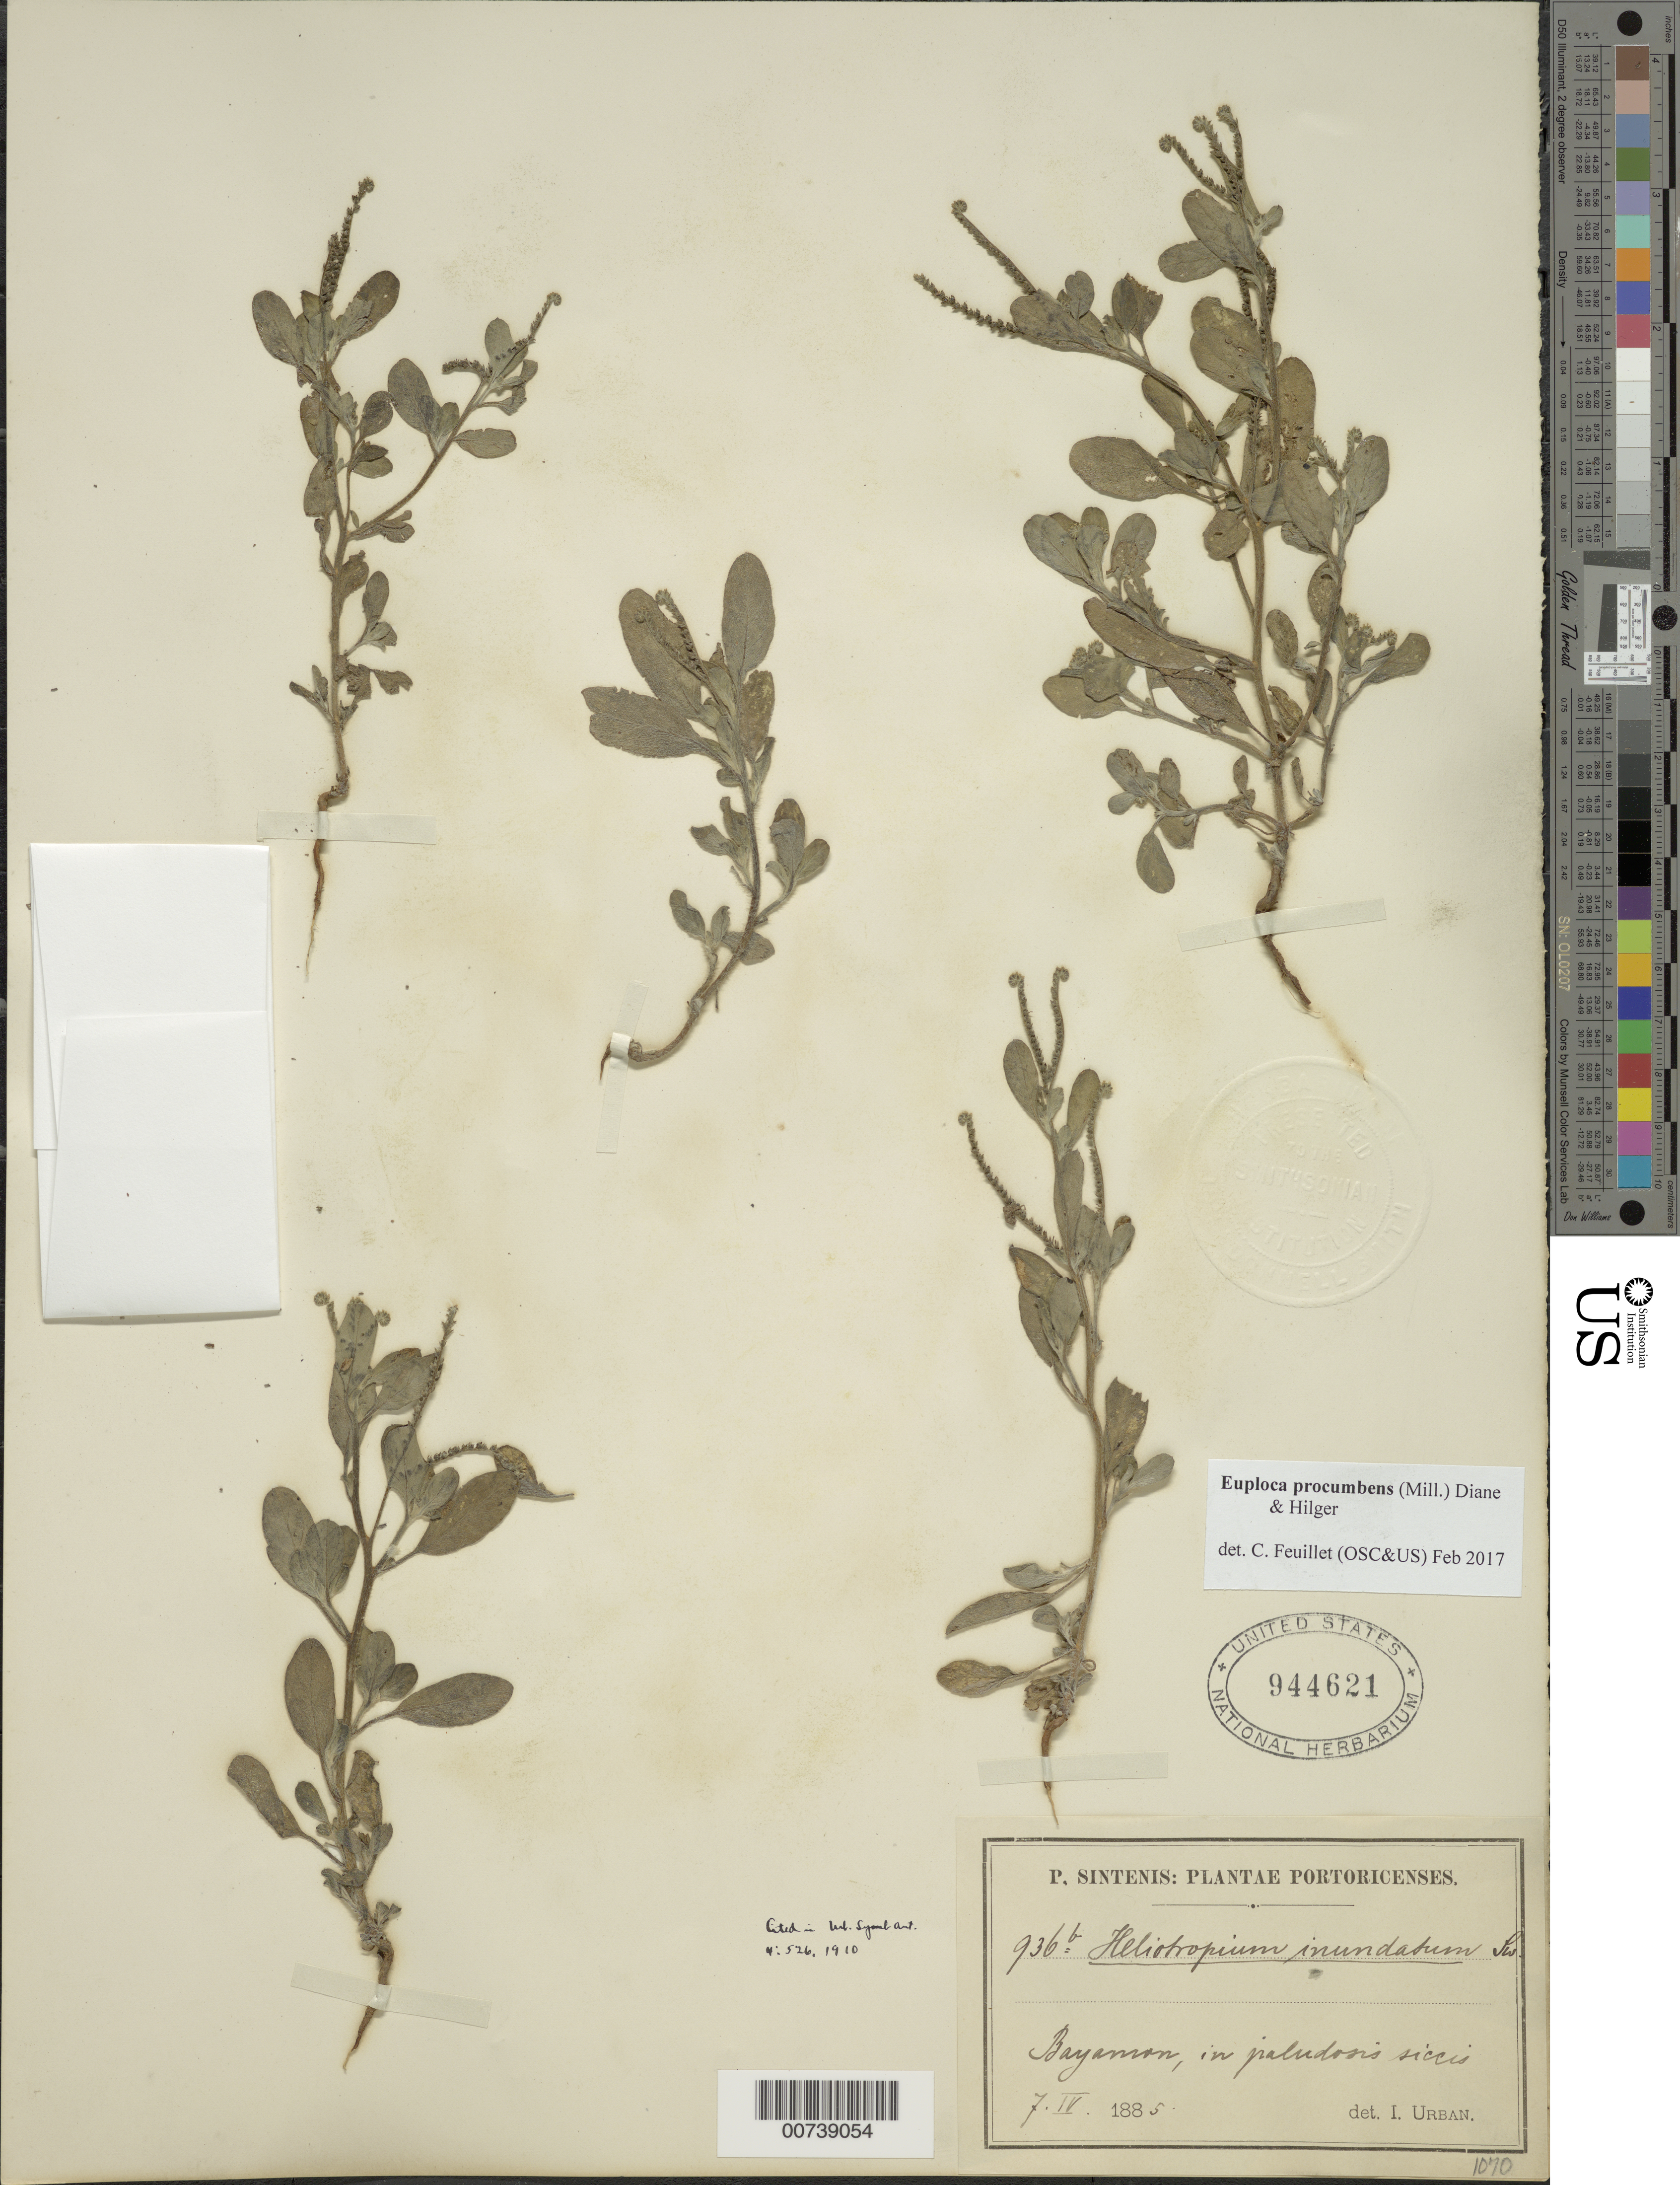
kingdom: Plantae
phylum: Tracheophyta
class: Magnoliopsida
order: Boraginales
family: Heliotropiaceae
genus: Euploca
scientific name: Euploca procumbens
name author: (Mill.) Diane & Hilger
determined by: Feuillet, C.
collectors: P. Sintenis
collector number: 936b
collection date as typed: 07 Apr 1885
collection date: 1885-04-07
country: Puerto Rico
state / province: Bayamón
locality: Bayamon, in paludosis siccis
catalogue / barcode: US 944621